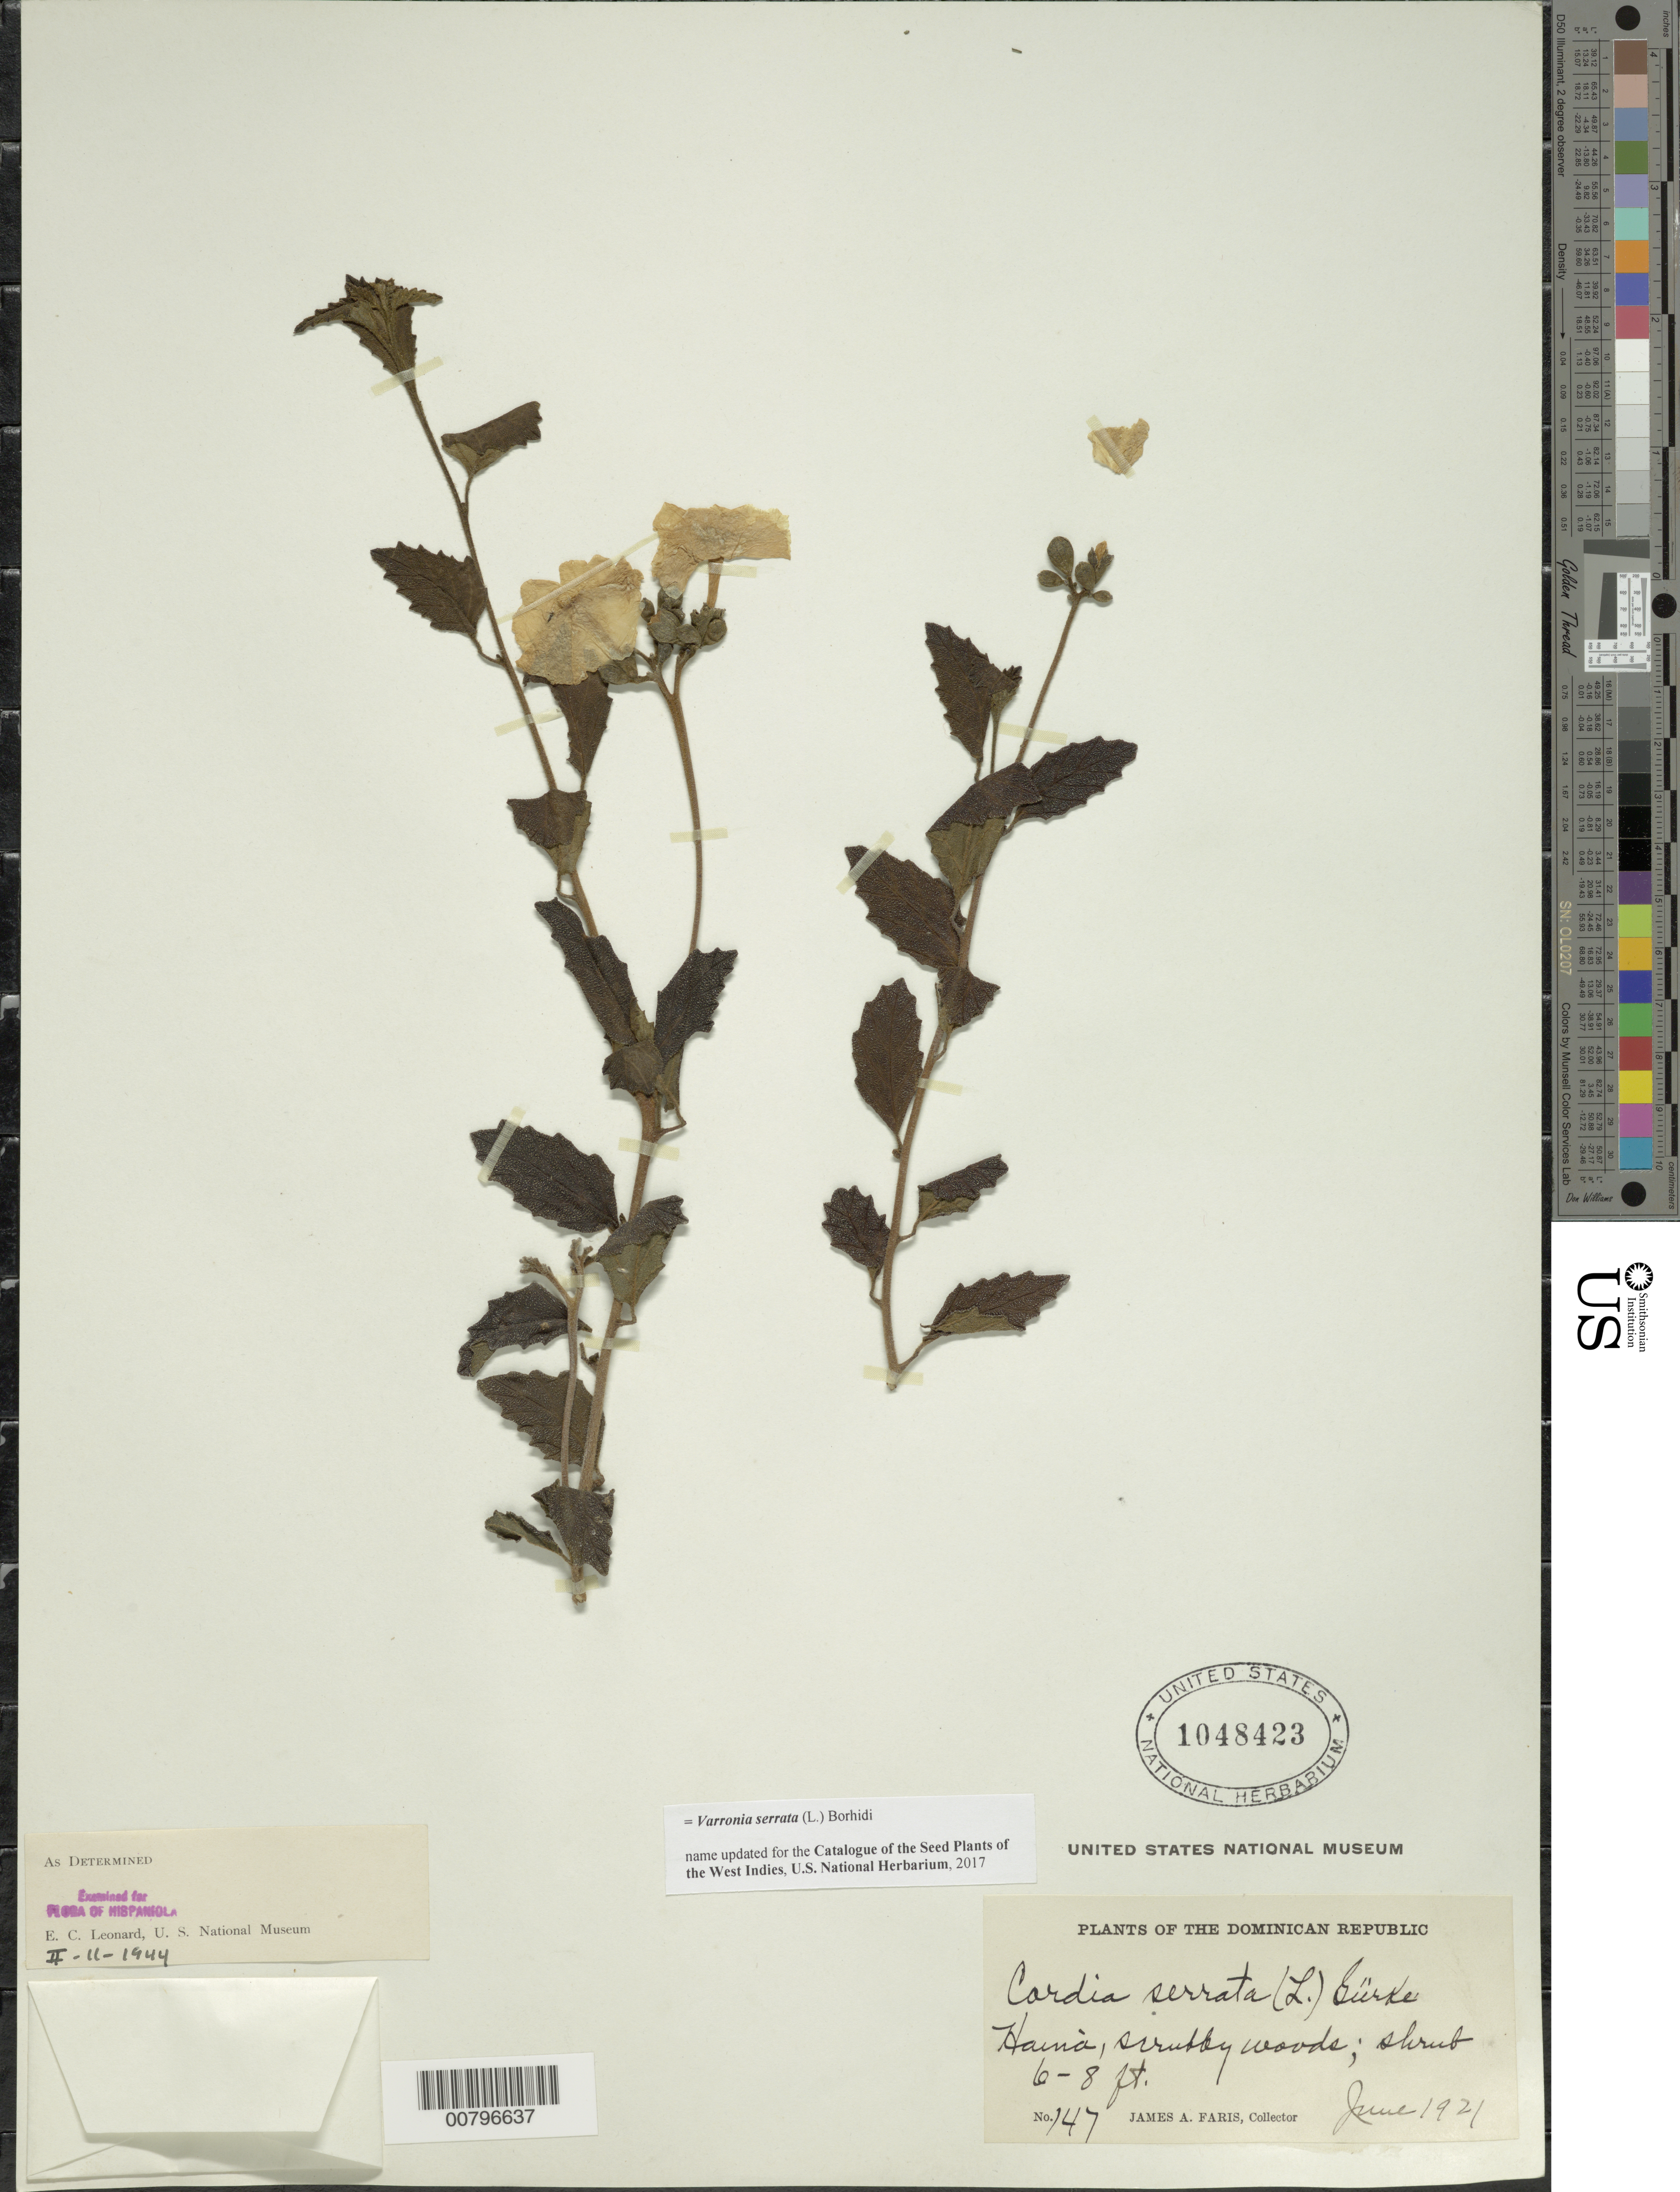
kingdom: Plantae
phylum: Tracheophyta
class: Magnoliopsida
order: Boraginales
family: Cordiaceae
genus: Varronia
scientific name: Varronia serrata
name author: (L.) Borhidi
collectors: J. Faris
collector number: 147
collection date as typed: Jun 1910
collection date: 1910-06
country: Dominican Republic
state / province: San Cristóbal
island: Hispaniola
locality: Haina.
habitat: Scrubby woods.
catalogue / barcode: US 1048423